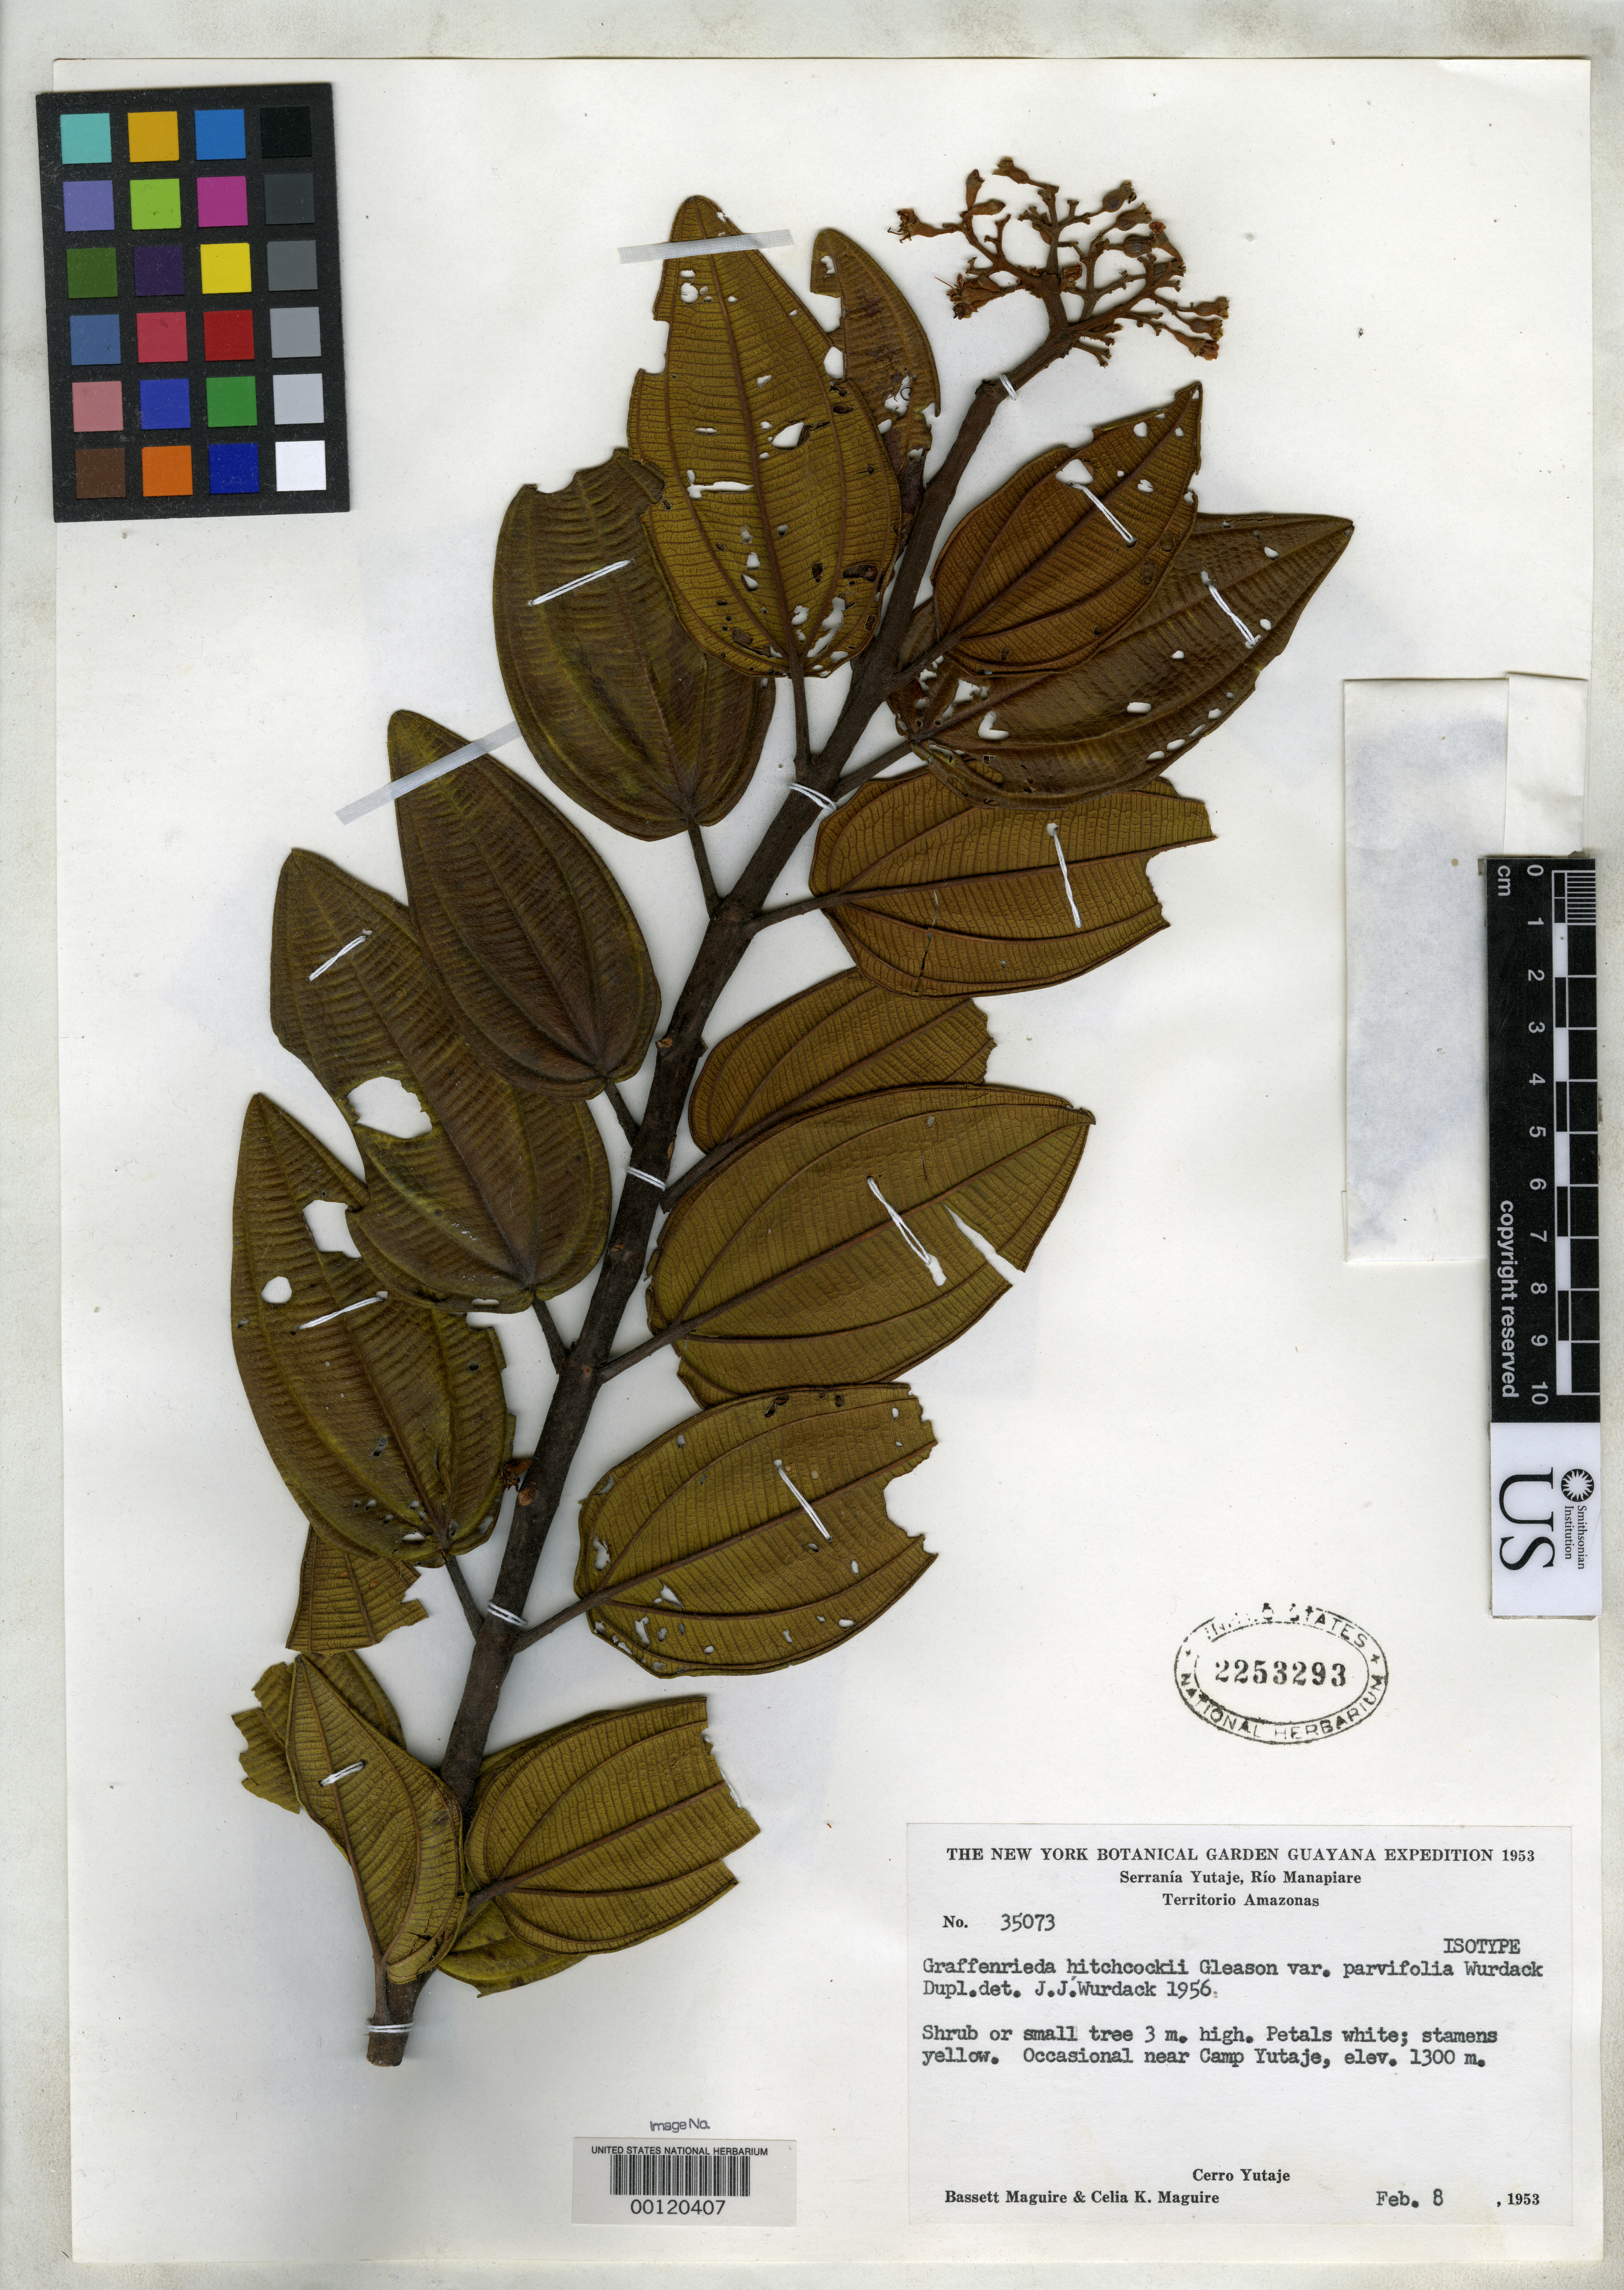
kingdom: Plantae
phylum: Tracheophyta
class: Magnoliopsida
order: Myrtales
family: Melastomataceae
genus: Graffenrieda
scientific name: Graffenrieda hitchcockii var. parvifolia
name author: Wurdack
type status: Isotype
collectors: B. Maguire & C. K. Maguire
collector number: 35073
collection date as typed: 08 Feb 1953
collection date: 1953-02-08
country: Venezuela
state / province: Amazonas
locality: Serrania Yutaje, Rio Manapiare, near Camp Yutaje.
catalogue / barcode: US 2253293